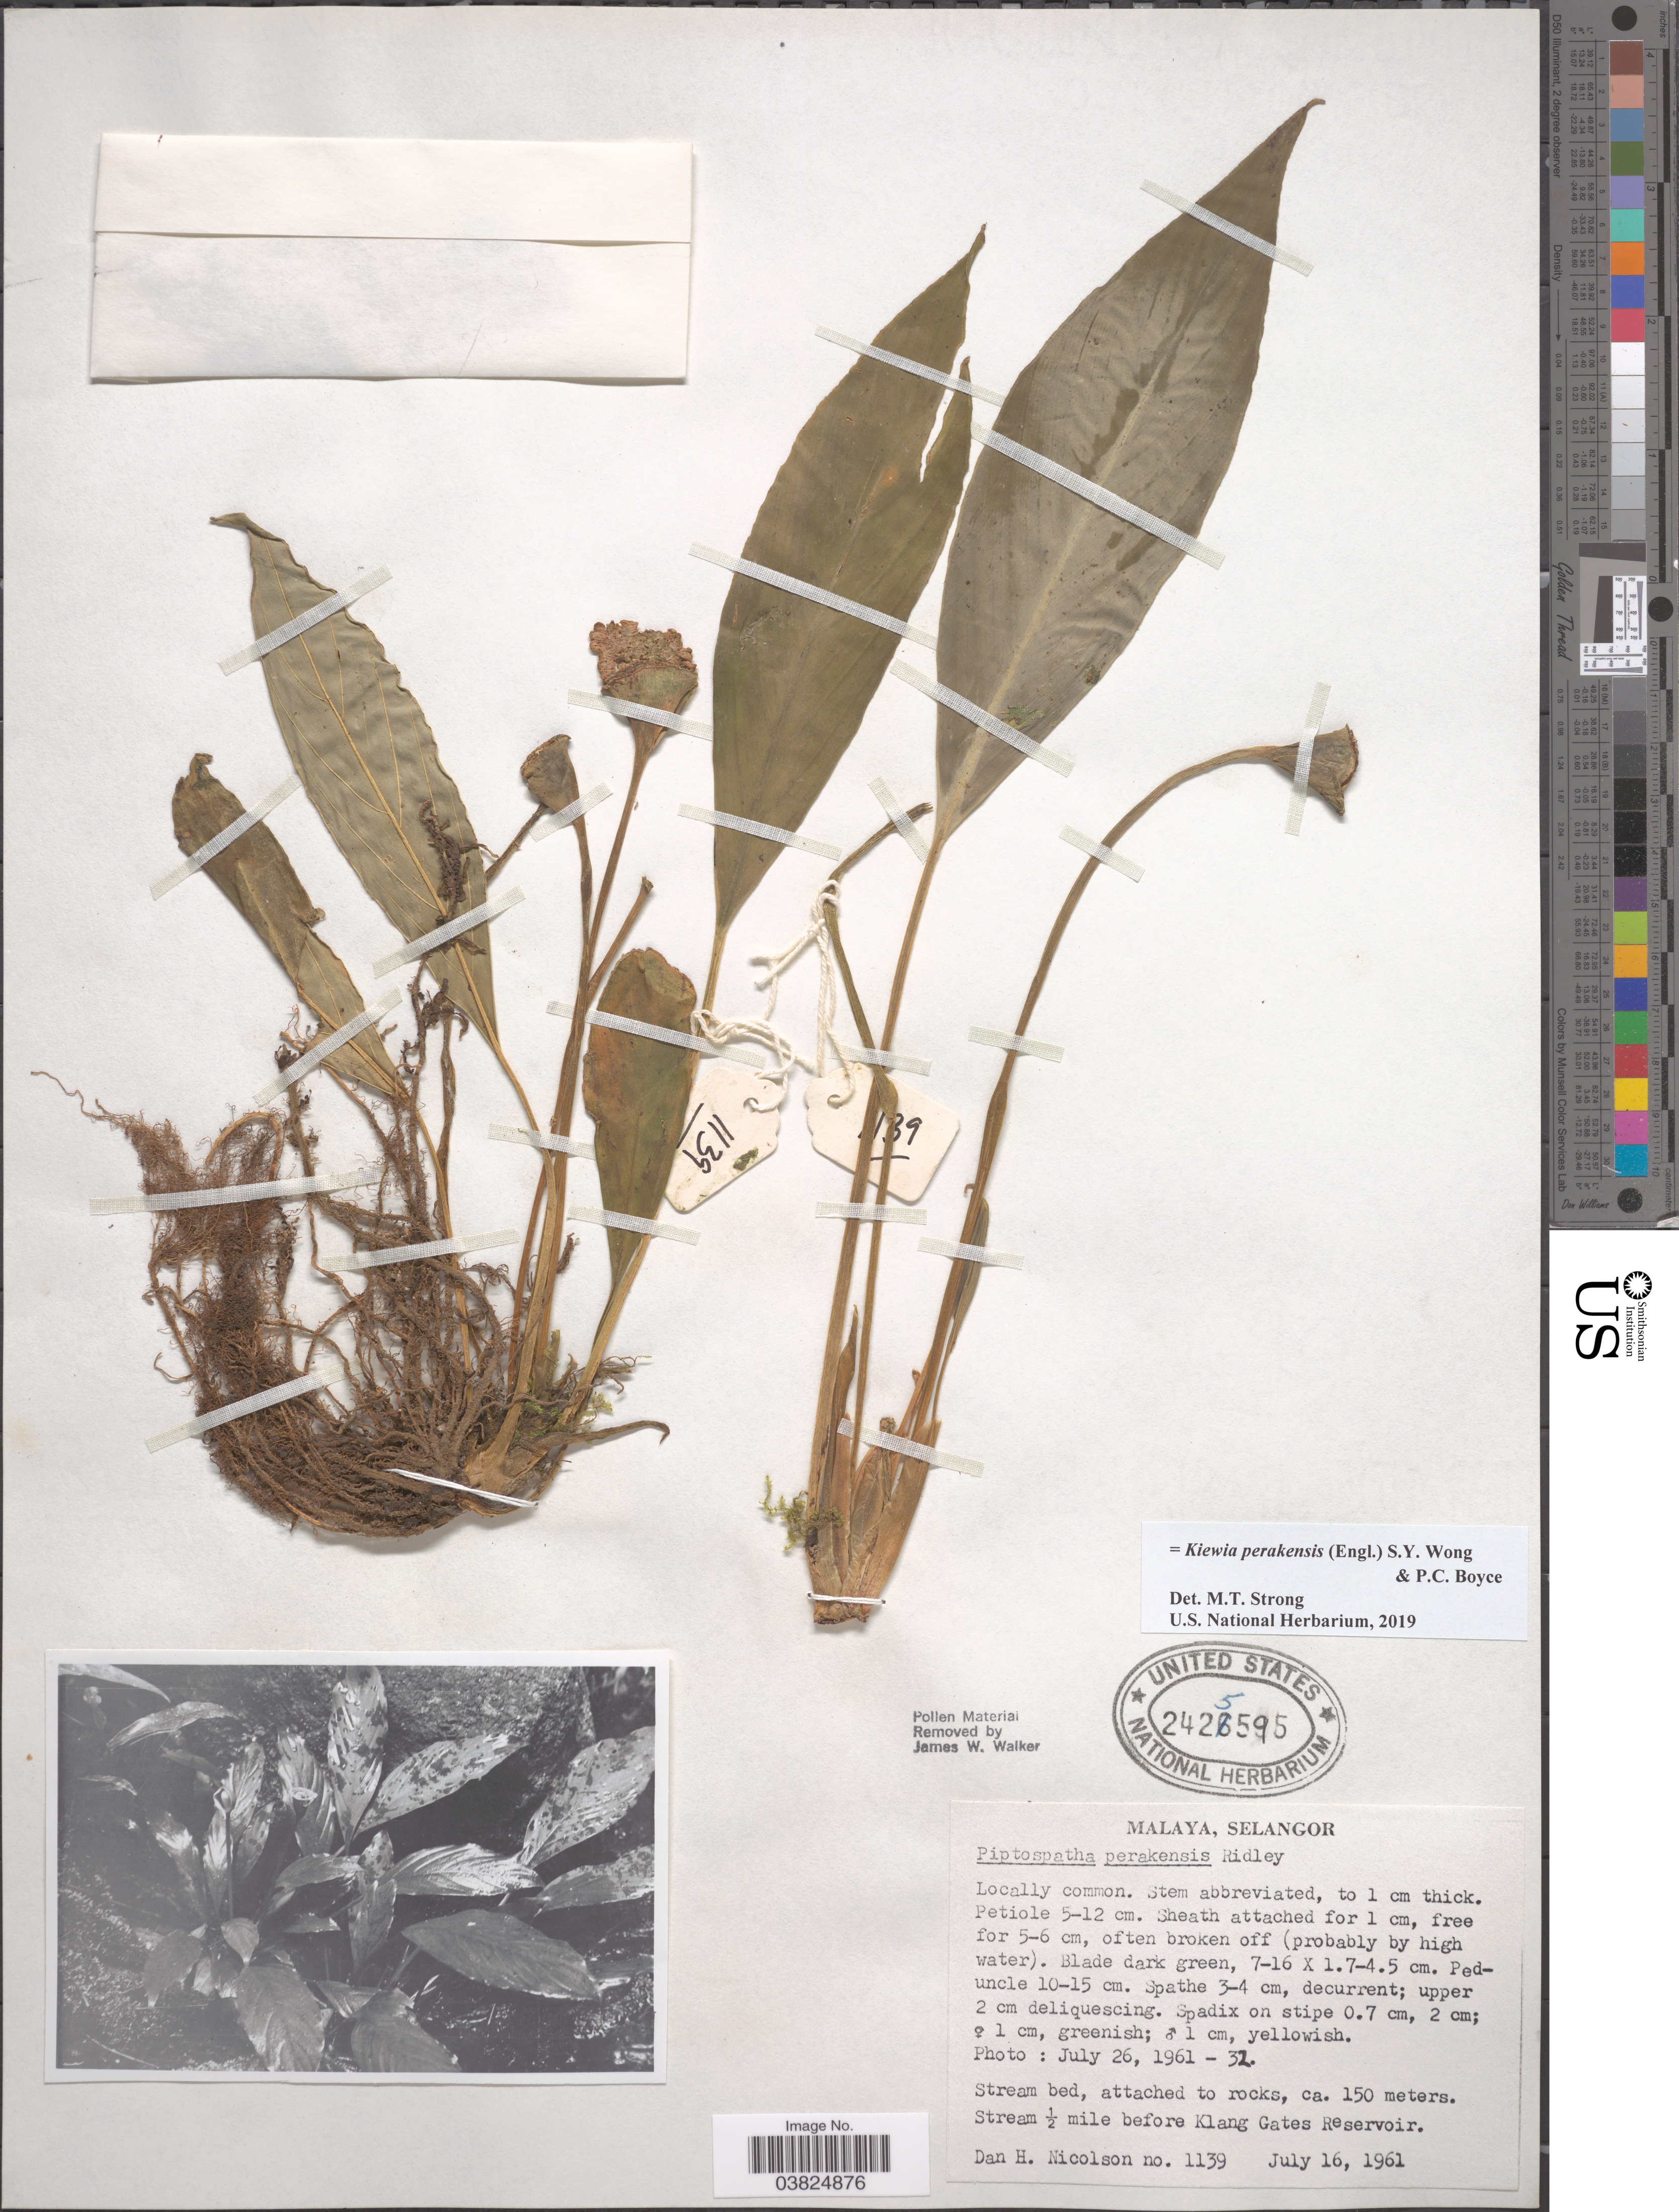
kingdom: Plantae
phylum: Tracheophyta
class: Liliopsida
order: Alismatales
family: Araceae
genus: Kiewia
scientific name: Kiewia perakensis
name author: (Engl.) S.Y. Wong & P.C. Boyce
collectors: D. H. Nicolson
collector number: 1139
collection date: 1961-07-16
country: Malaysia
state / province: Selangor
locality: Malaya. Stream ½ mile before Klang Gates Reservoir.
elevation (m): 150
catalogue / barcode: US 2425595